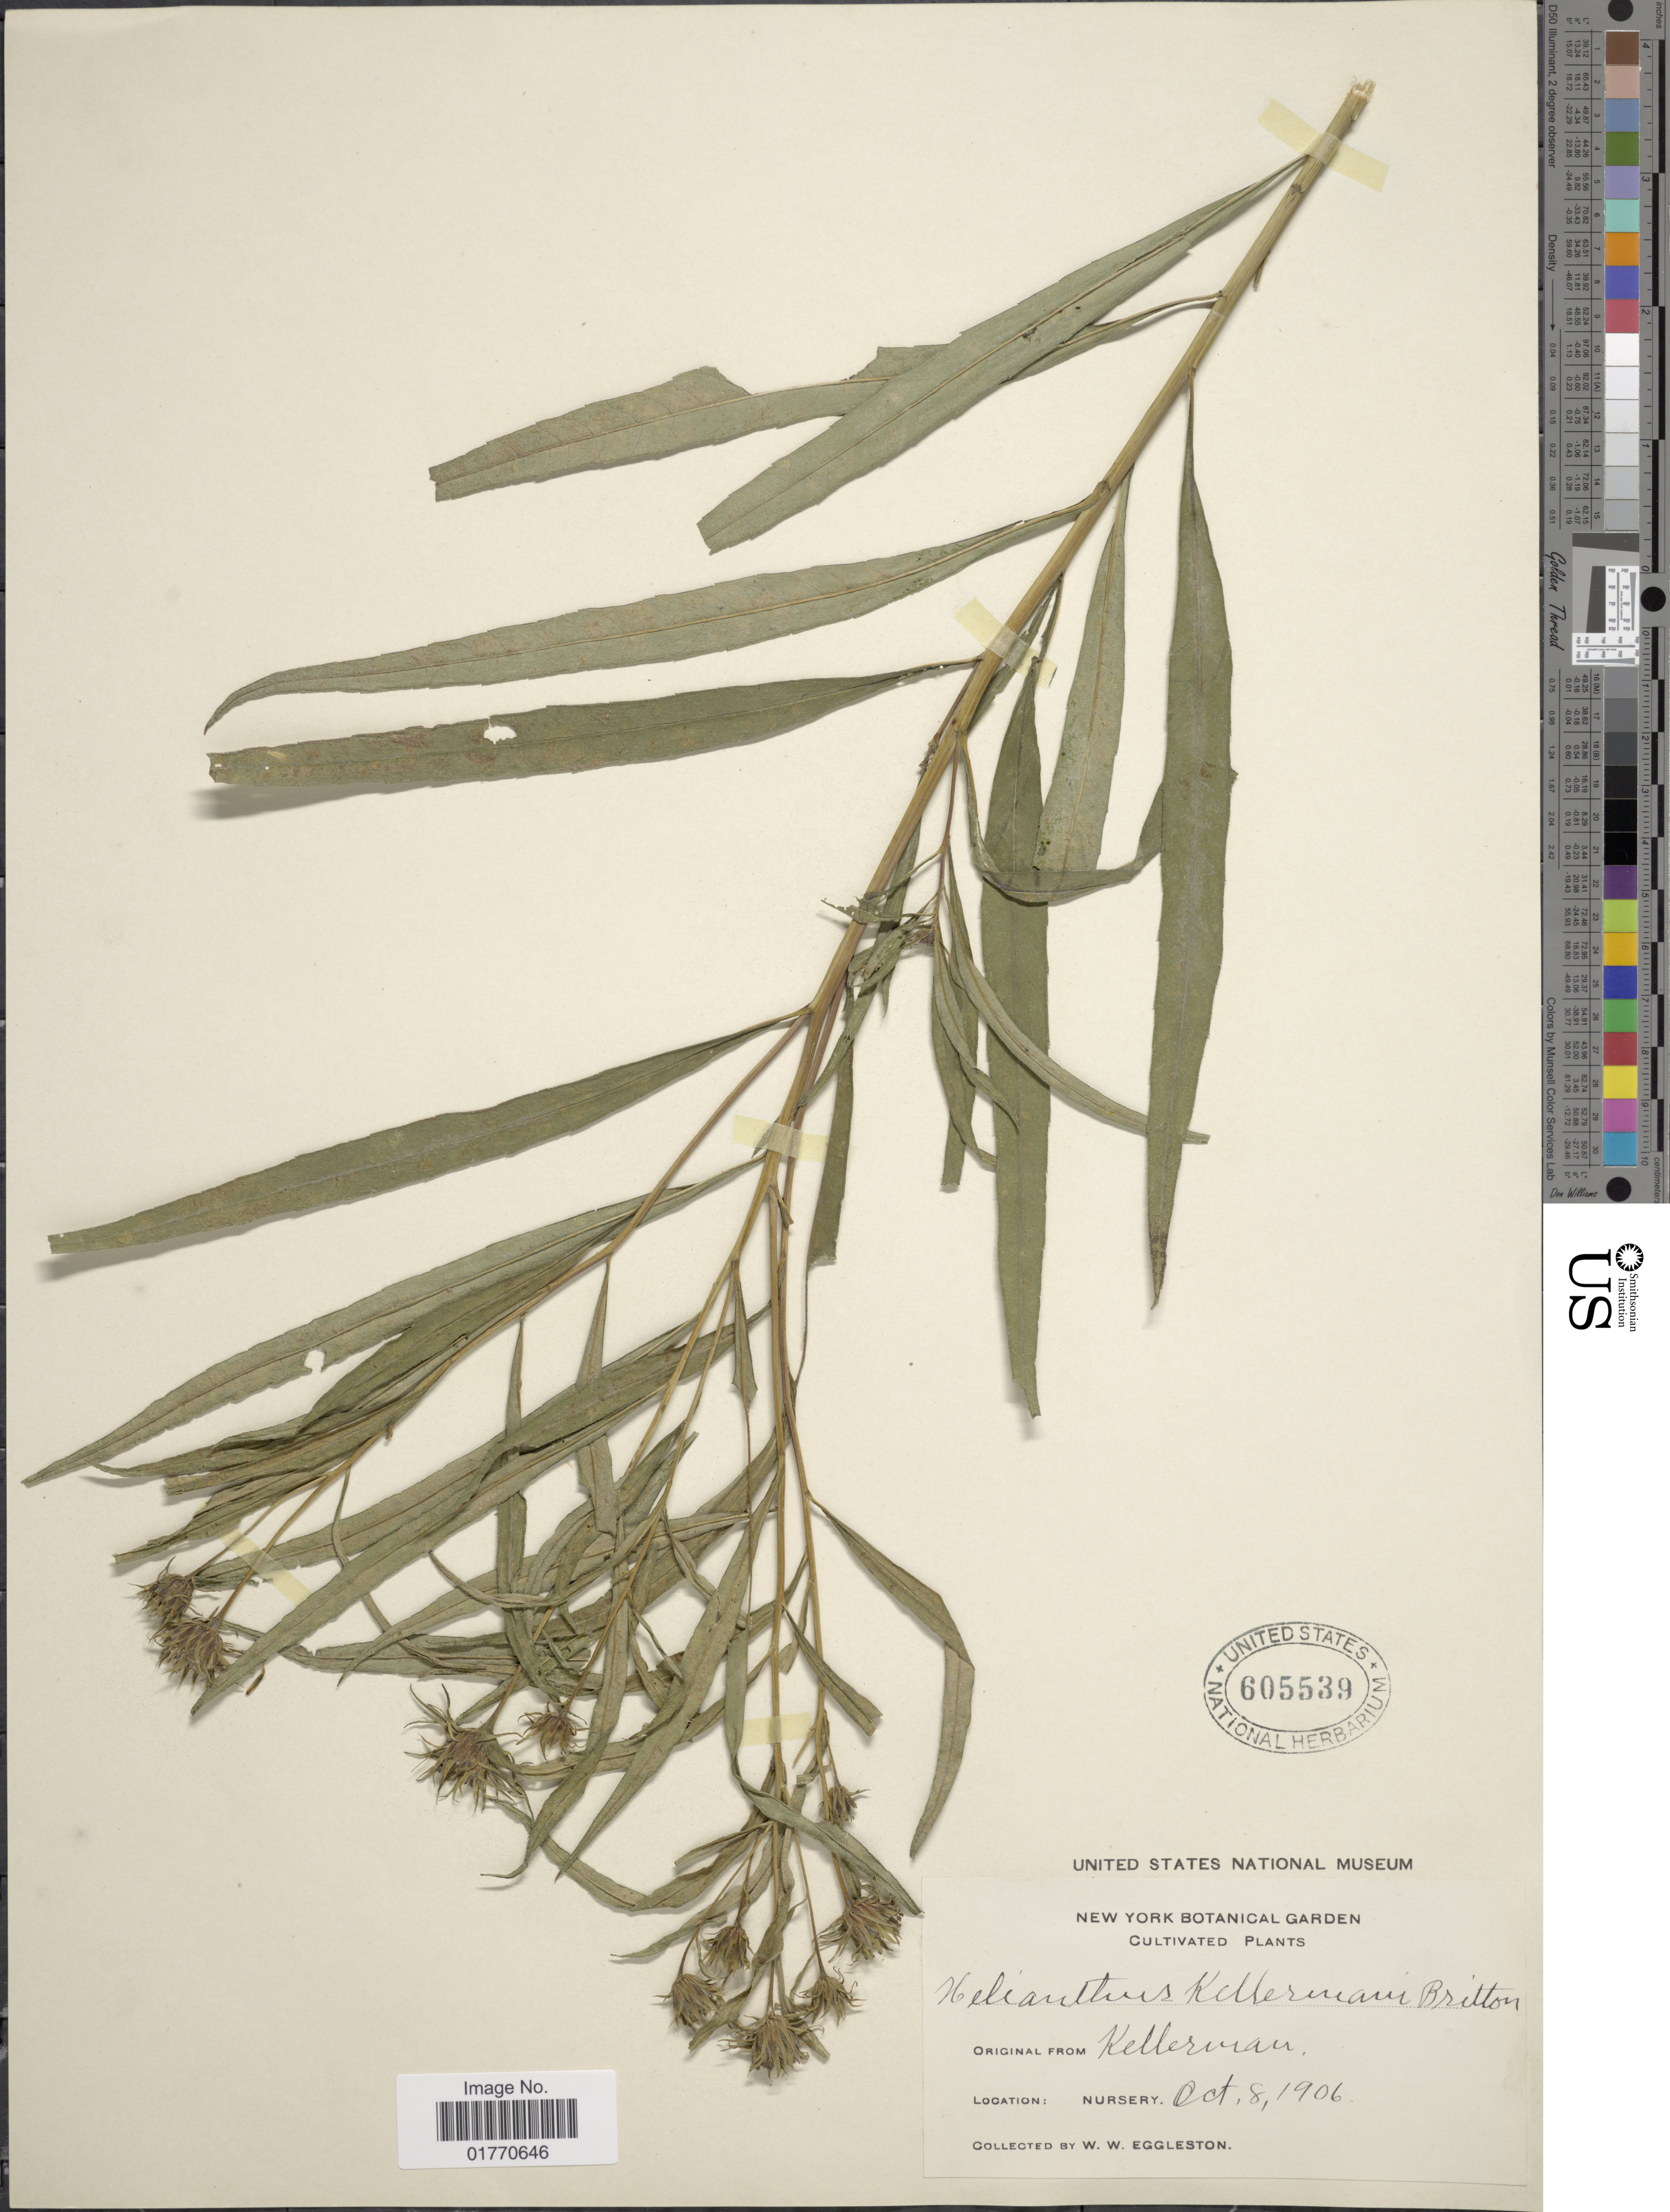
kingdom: Plantae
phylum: Tracheophyta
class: Magnoliopsida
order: Asterales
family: Asteraceae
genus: Helianthus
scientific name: Helianthus kellermanii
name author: Britton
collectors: W. W. Eggleston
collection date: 1906-10-08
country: United States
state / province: New York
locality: Nursery.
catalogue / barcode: US 605539